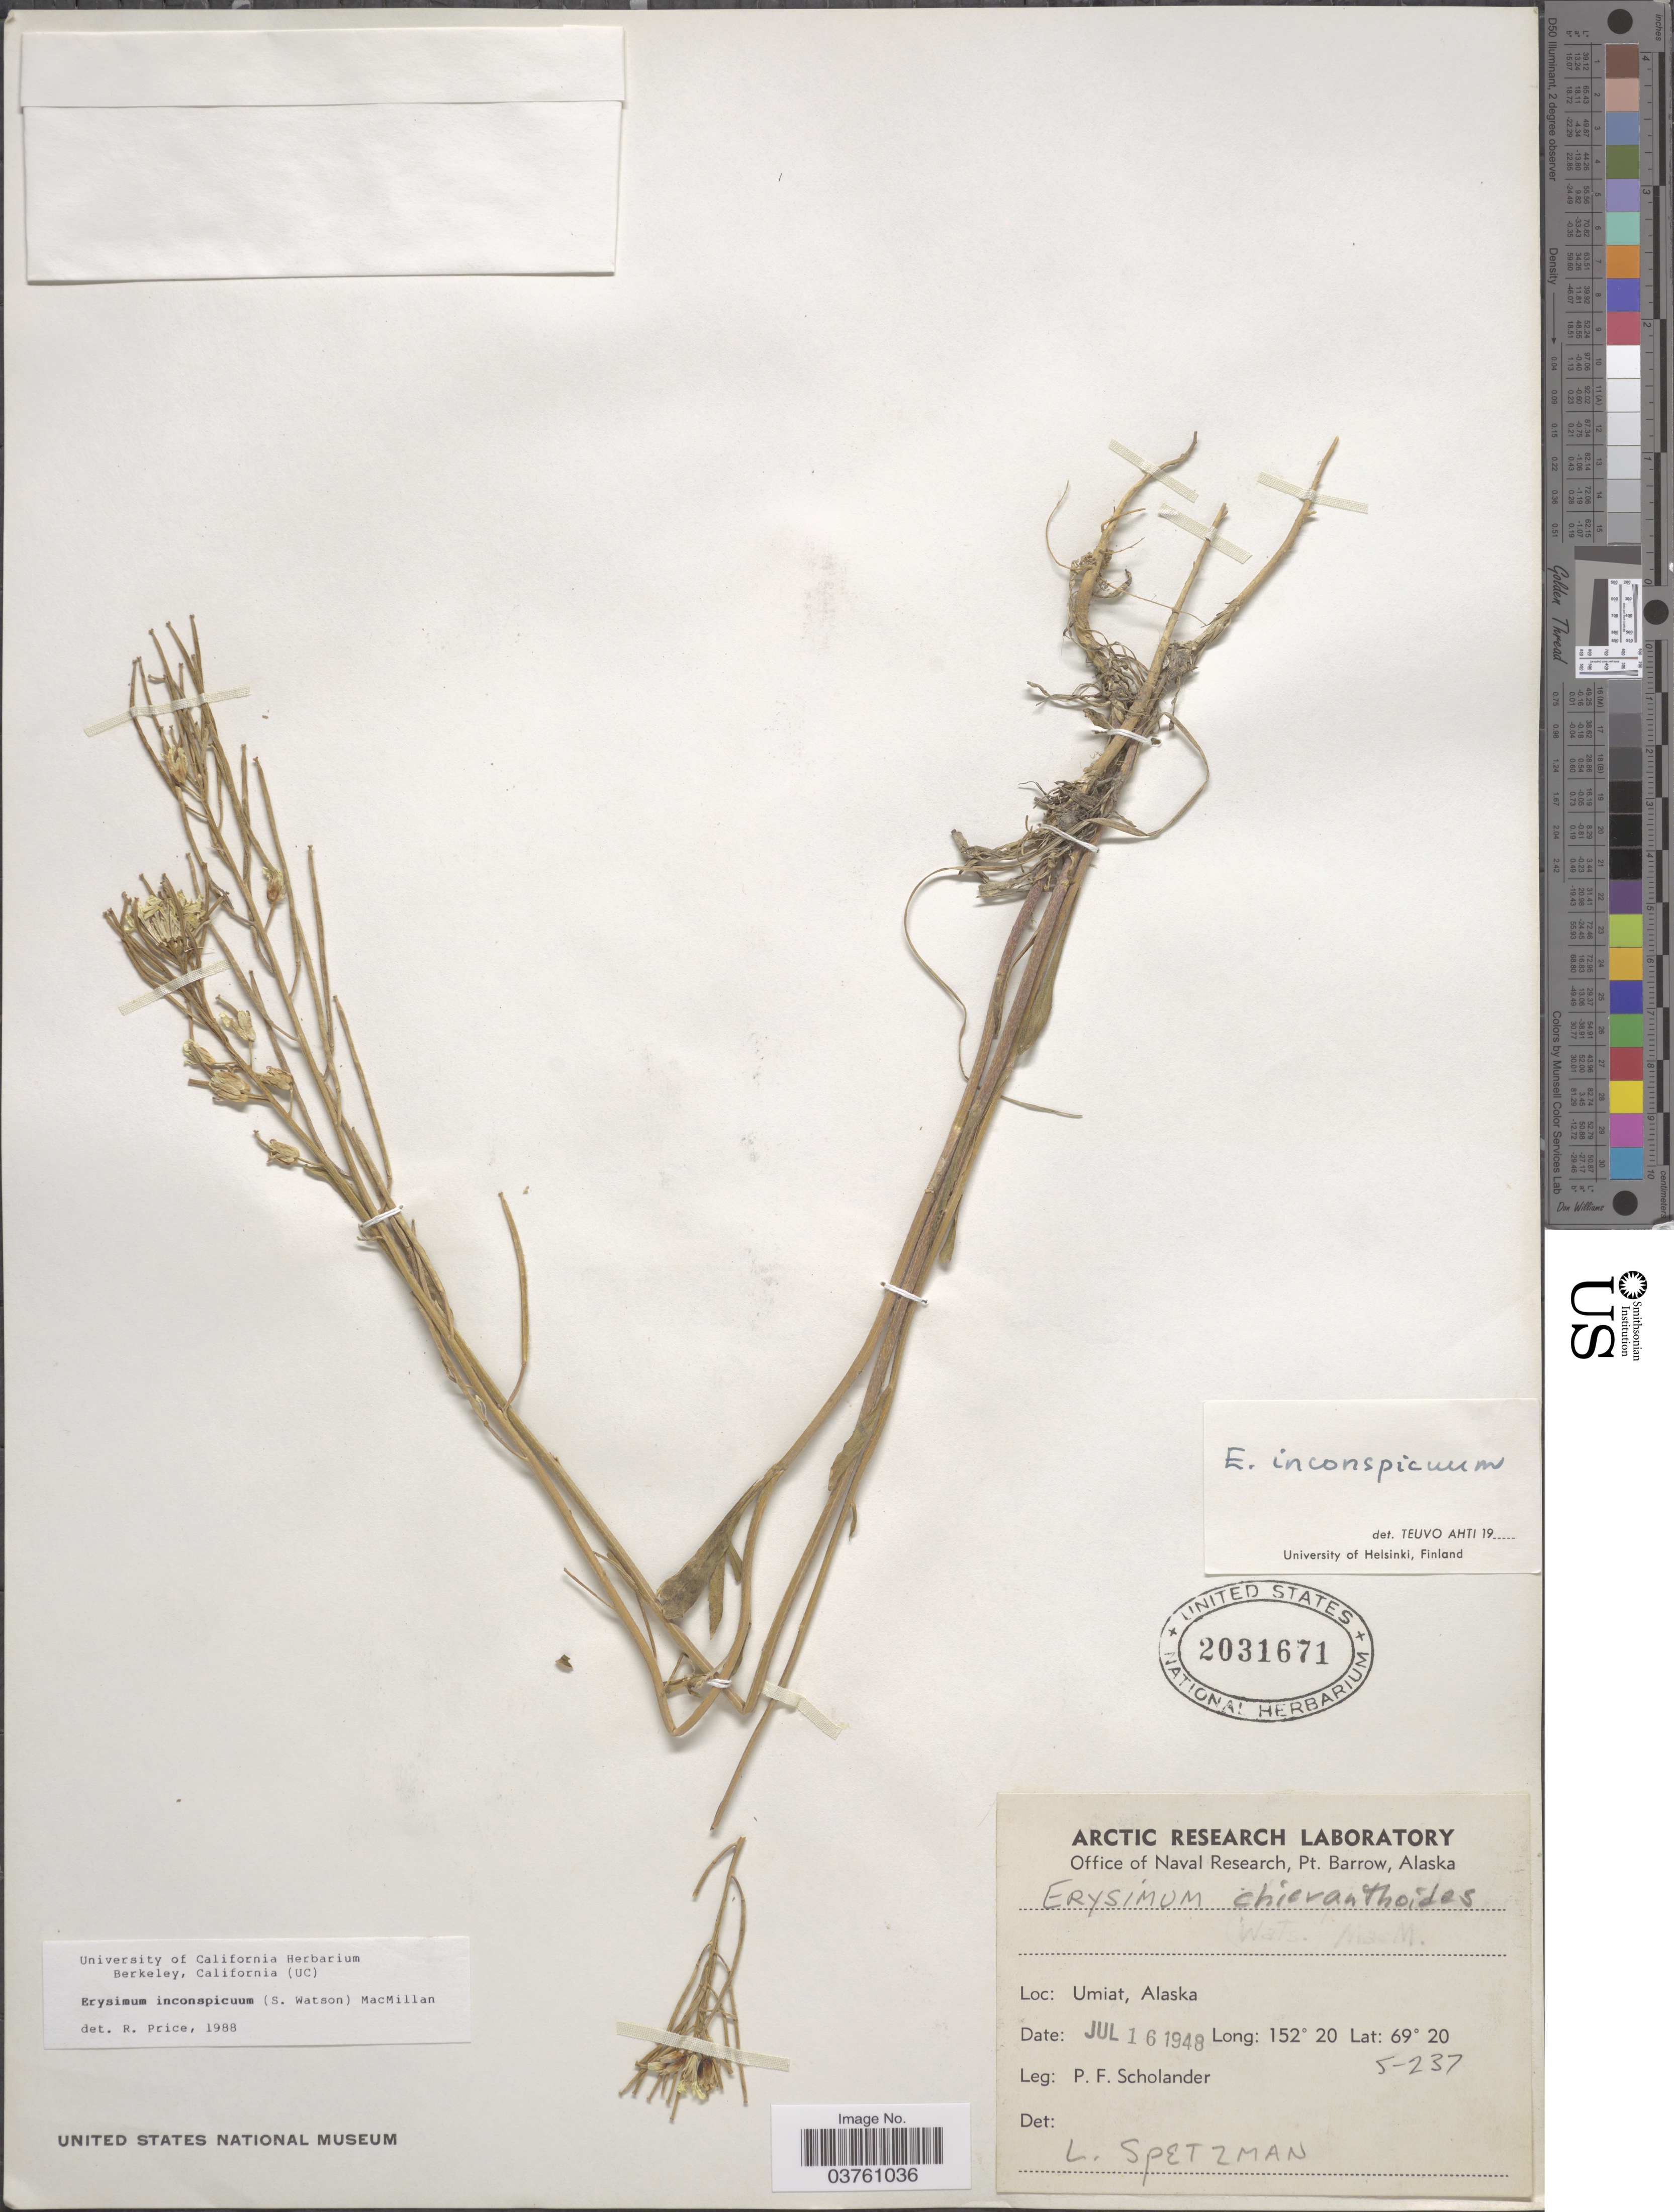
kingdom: Plantae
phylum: Tracheophyta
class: Magnoliopsida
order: Brassicales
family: Brassicaceae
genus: Erysimum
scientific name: Erysimum inconspicuum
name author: (S. Watson) MacMill.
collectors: P. Scholander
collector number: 5-237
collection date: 1948-07-16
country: United States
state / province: Alaska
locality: Umiat.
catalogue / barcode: US 2031671